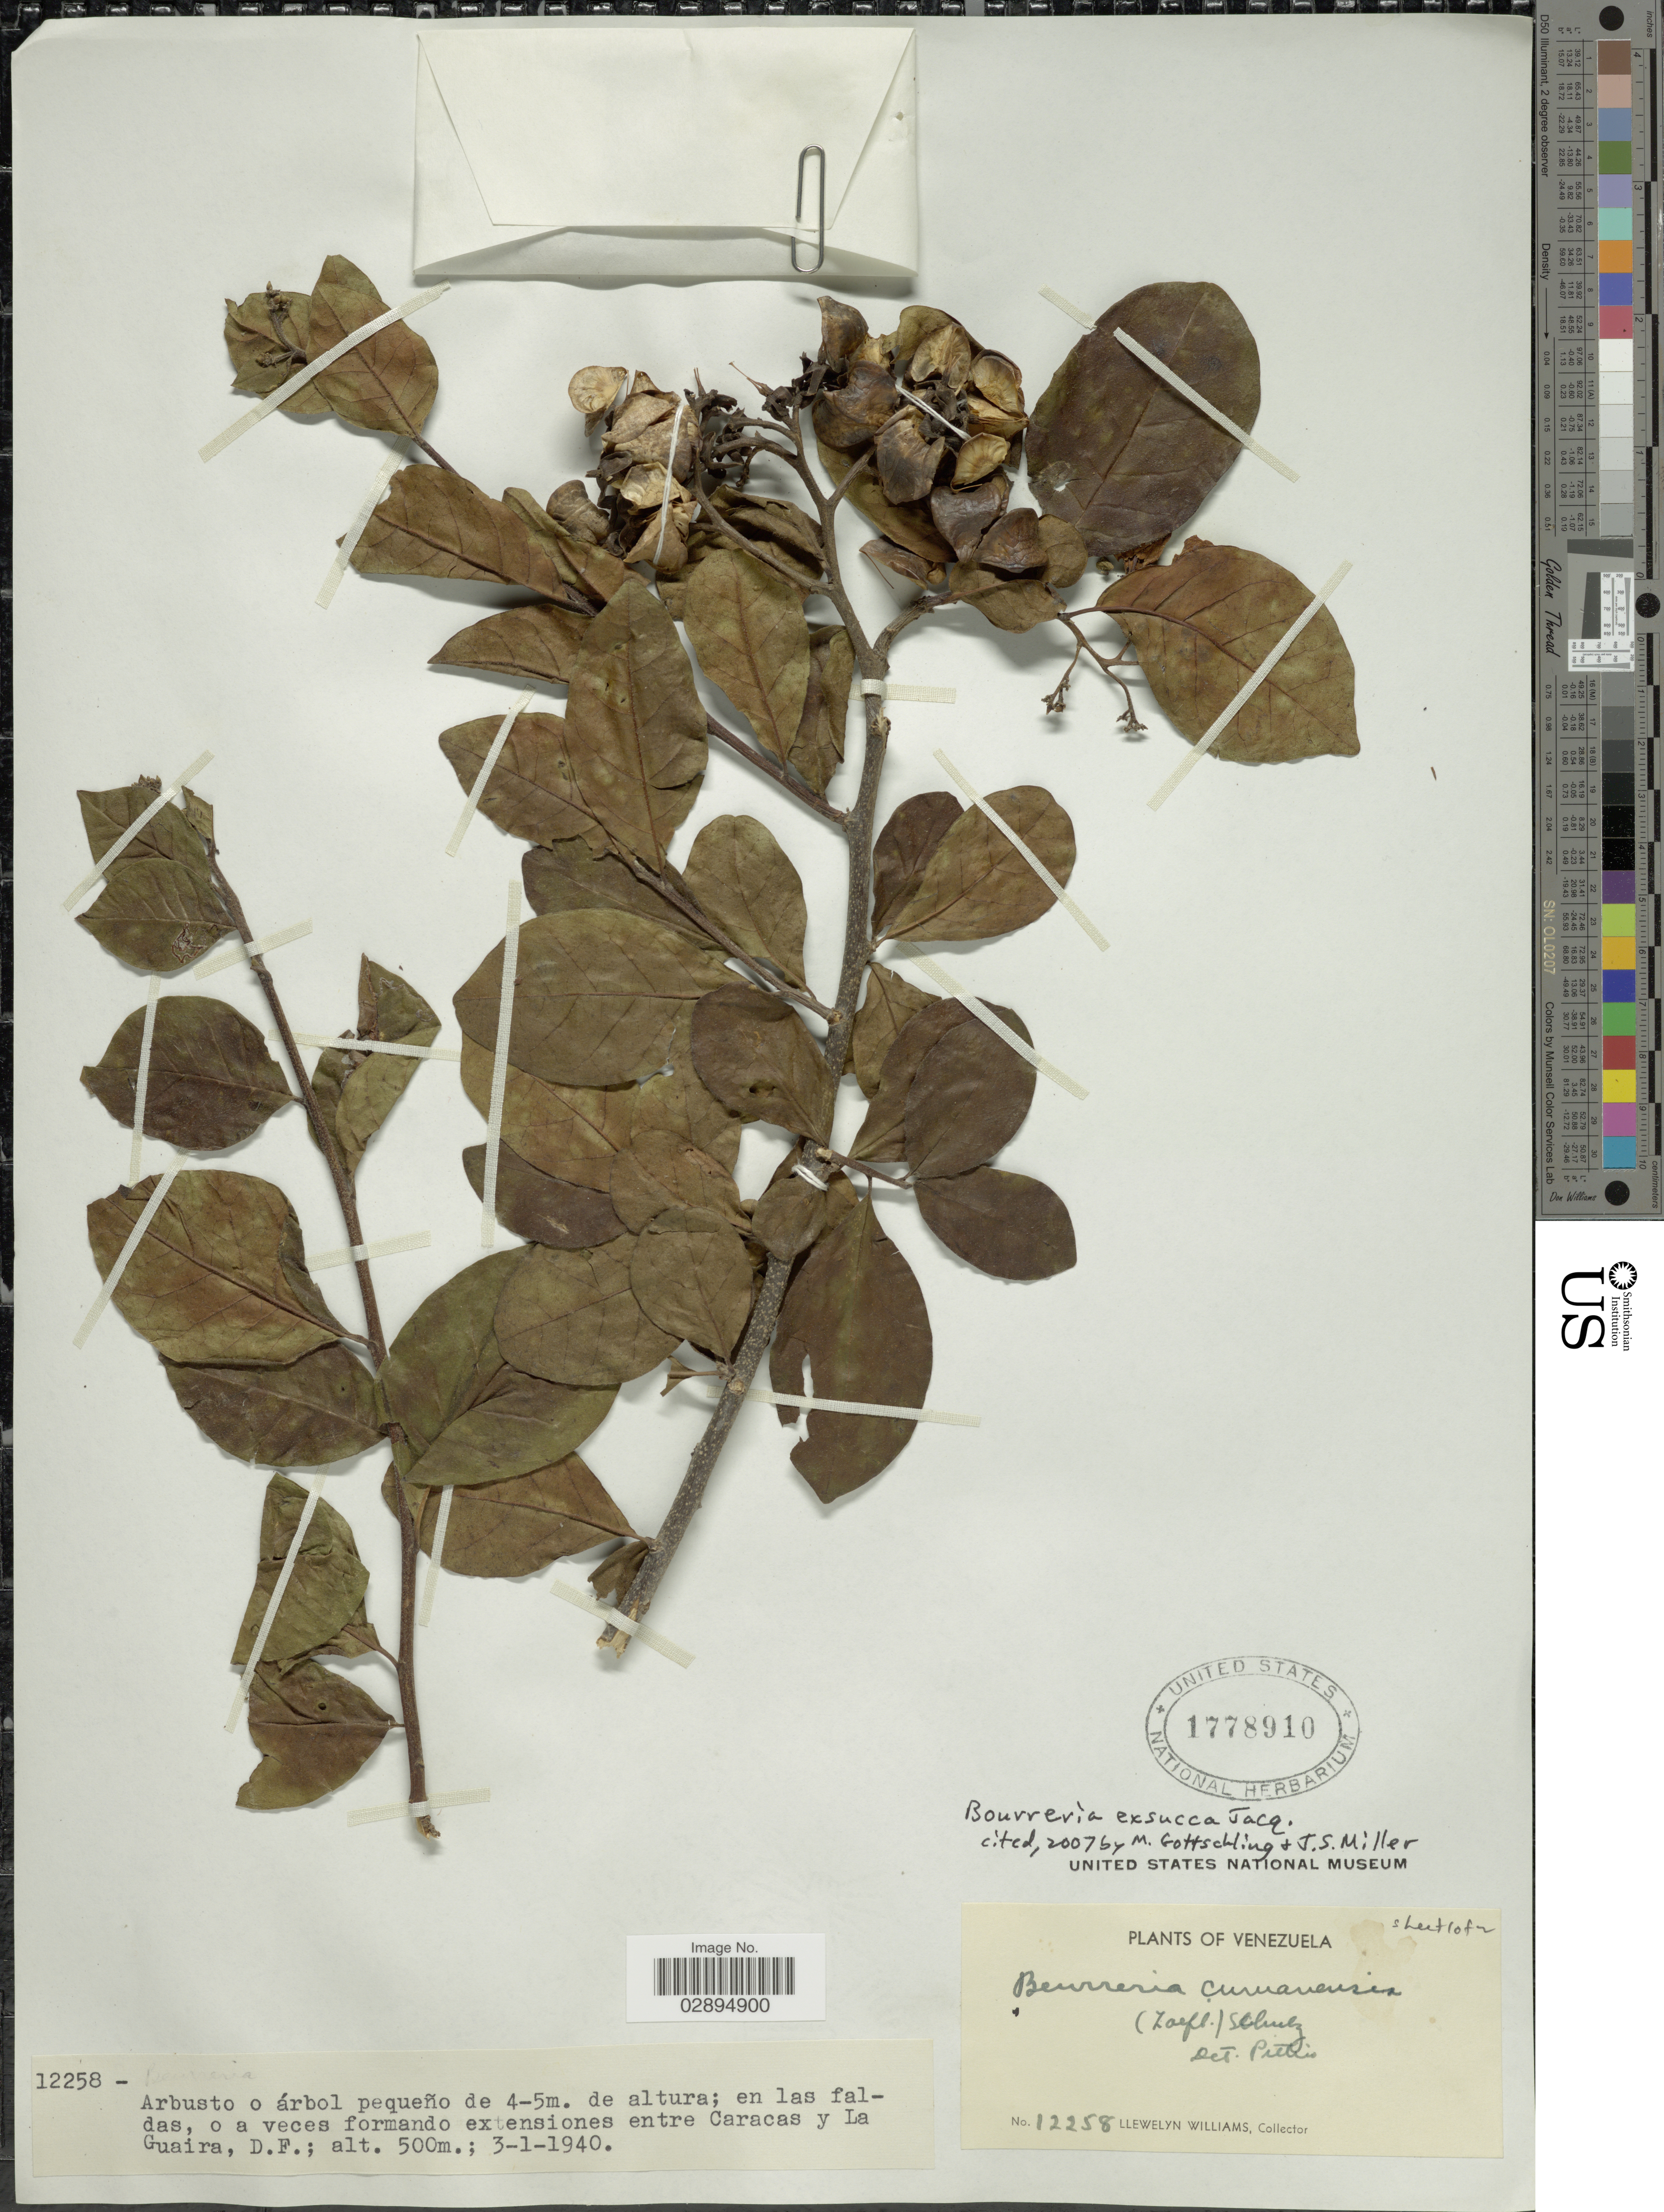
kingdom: Plantae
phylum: Tracheophyta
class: Magnoliopsida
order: Boraginales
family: Ehretiaceae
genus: Bourreria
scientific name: Bourreria exsucca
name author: (L.) Jacq.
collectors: Ll. Williams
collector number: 12258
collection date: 1940-01-03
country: Venezuela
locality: Entre Caracas y La Guaira, D.F.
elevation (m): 500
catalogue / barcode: US 1778910